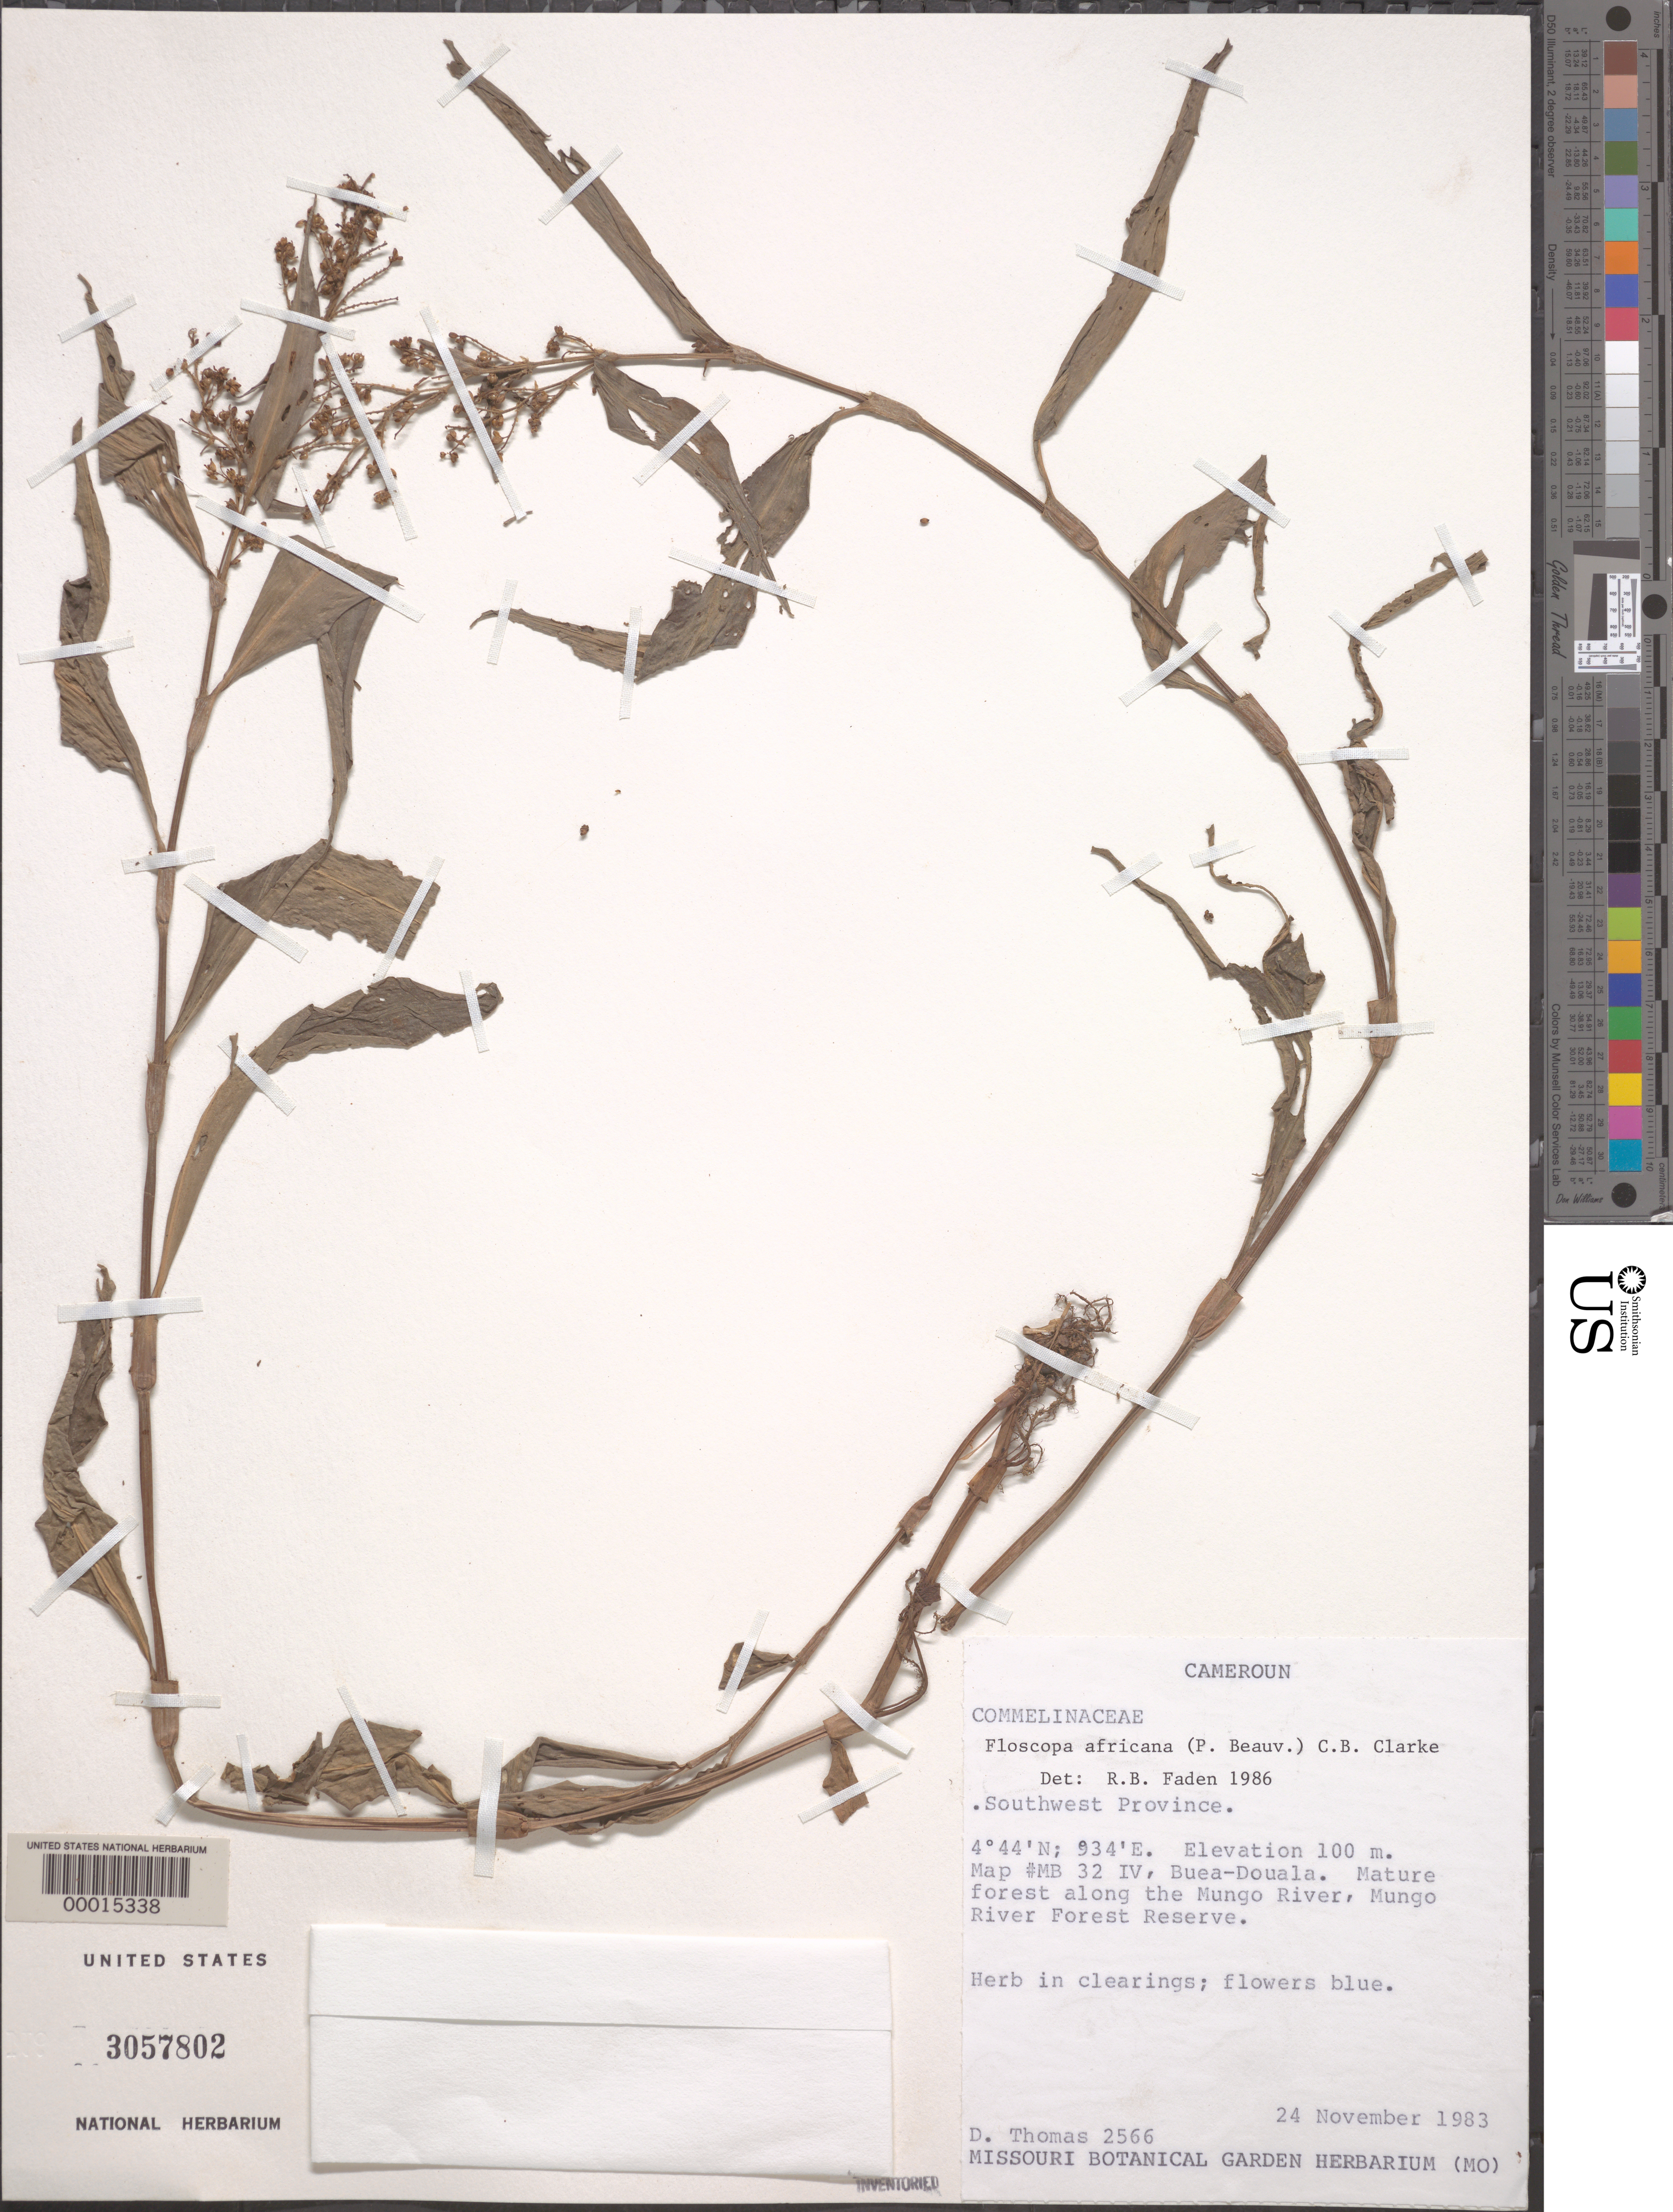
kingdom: Plantae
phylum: Tracheophyta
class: Liliopsida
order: Commelinales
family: Commelinaceae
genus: Floscopa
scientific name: Floscopa africana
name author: (P. Beauv.) C.B. Clarke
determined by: Faden, Robert B., (US), Smithsonian Institution - National Museum of Natural History (UNITED STATES)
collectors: D. Thomas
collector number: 2566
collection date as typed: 24 Nov 1983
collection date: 1983-11-24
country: Cameroon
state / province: Sud-Ouest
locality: Buea-douala, along mungo river, mungo river forest reserve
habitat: Forest clearings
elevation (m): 100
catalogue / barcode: US 3057802